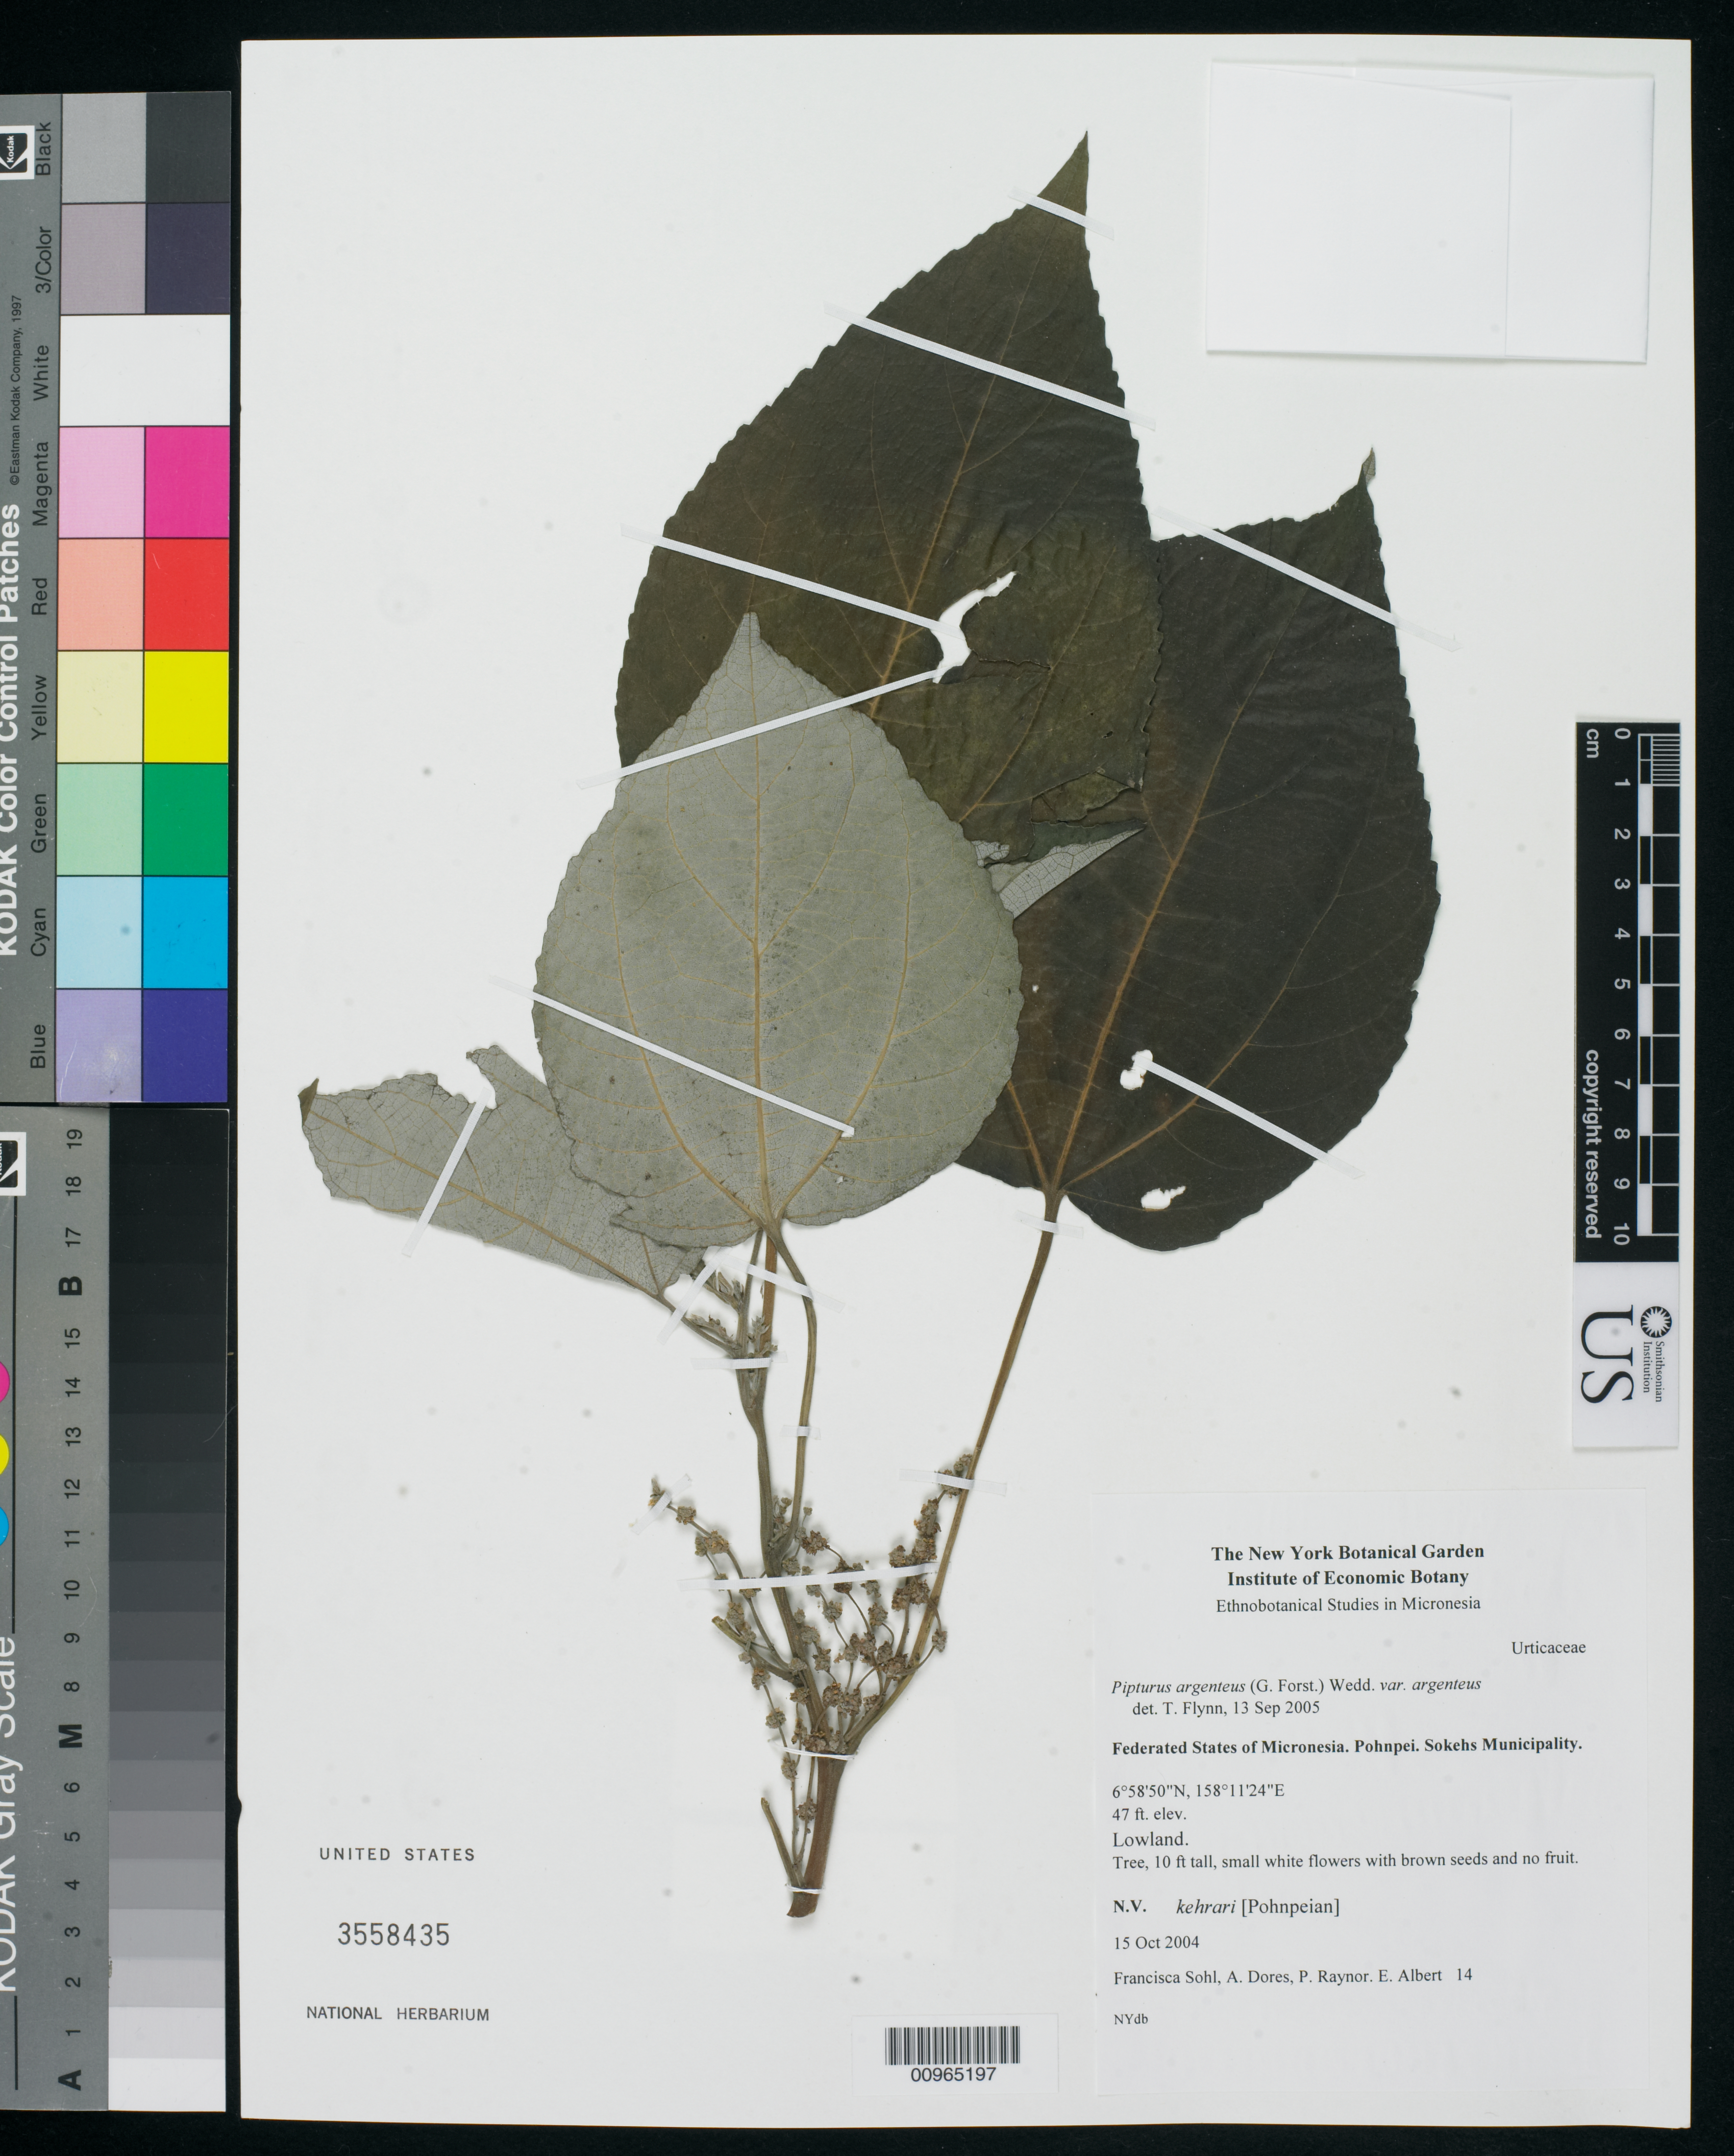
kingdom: Plantae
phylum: Tracheophyta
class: Magnoliopsida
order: Rosales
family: Urticaceae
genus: Pipturus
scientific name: Pipturus argenteus var. argenteus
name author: (G. Forst.) Wedd.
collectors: F. Sohl, A. Dores, A. Raynor & E. Albert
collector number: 14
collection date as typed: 15 Oct 2004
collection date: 2004-10-15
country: Micronesia, Federated States of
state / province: Pohnpei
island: Pohnpei [Ponape]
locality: Sokehs Muncipality, Pohnpei, Micronesia. Lowland.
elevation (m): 14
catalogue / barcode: US 3558435